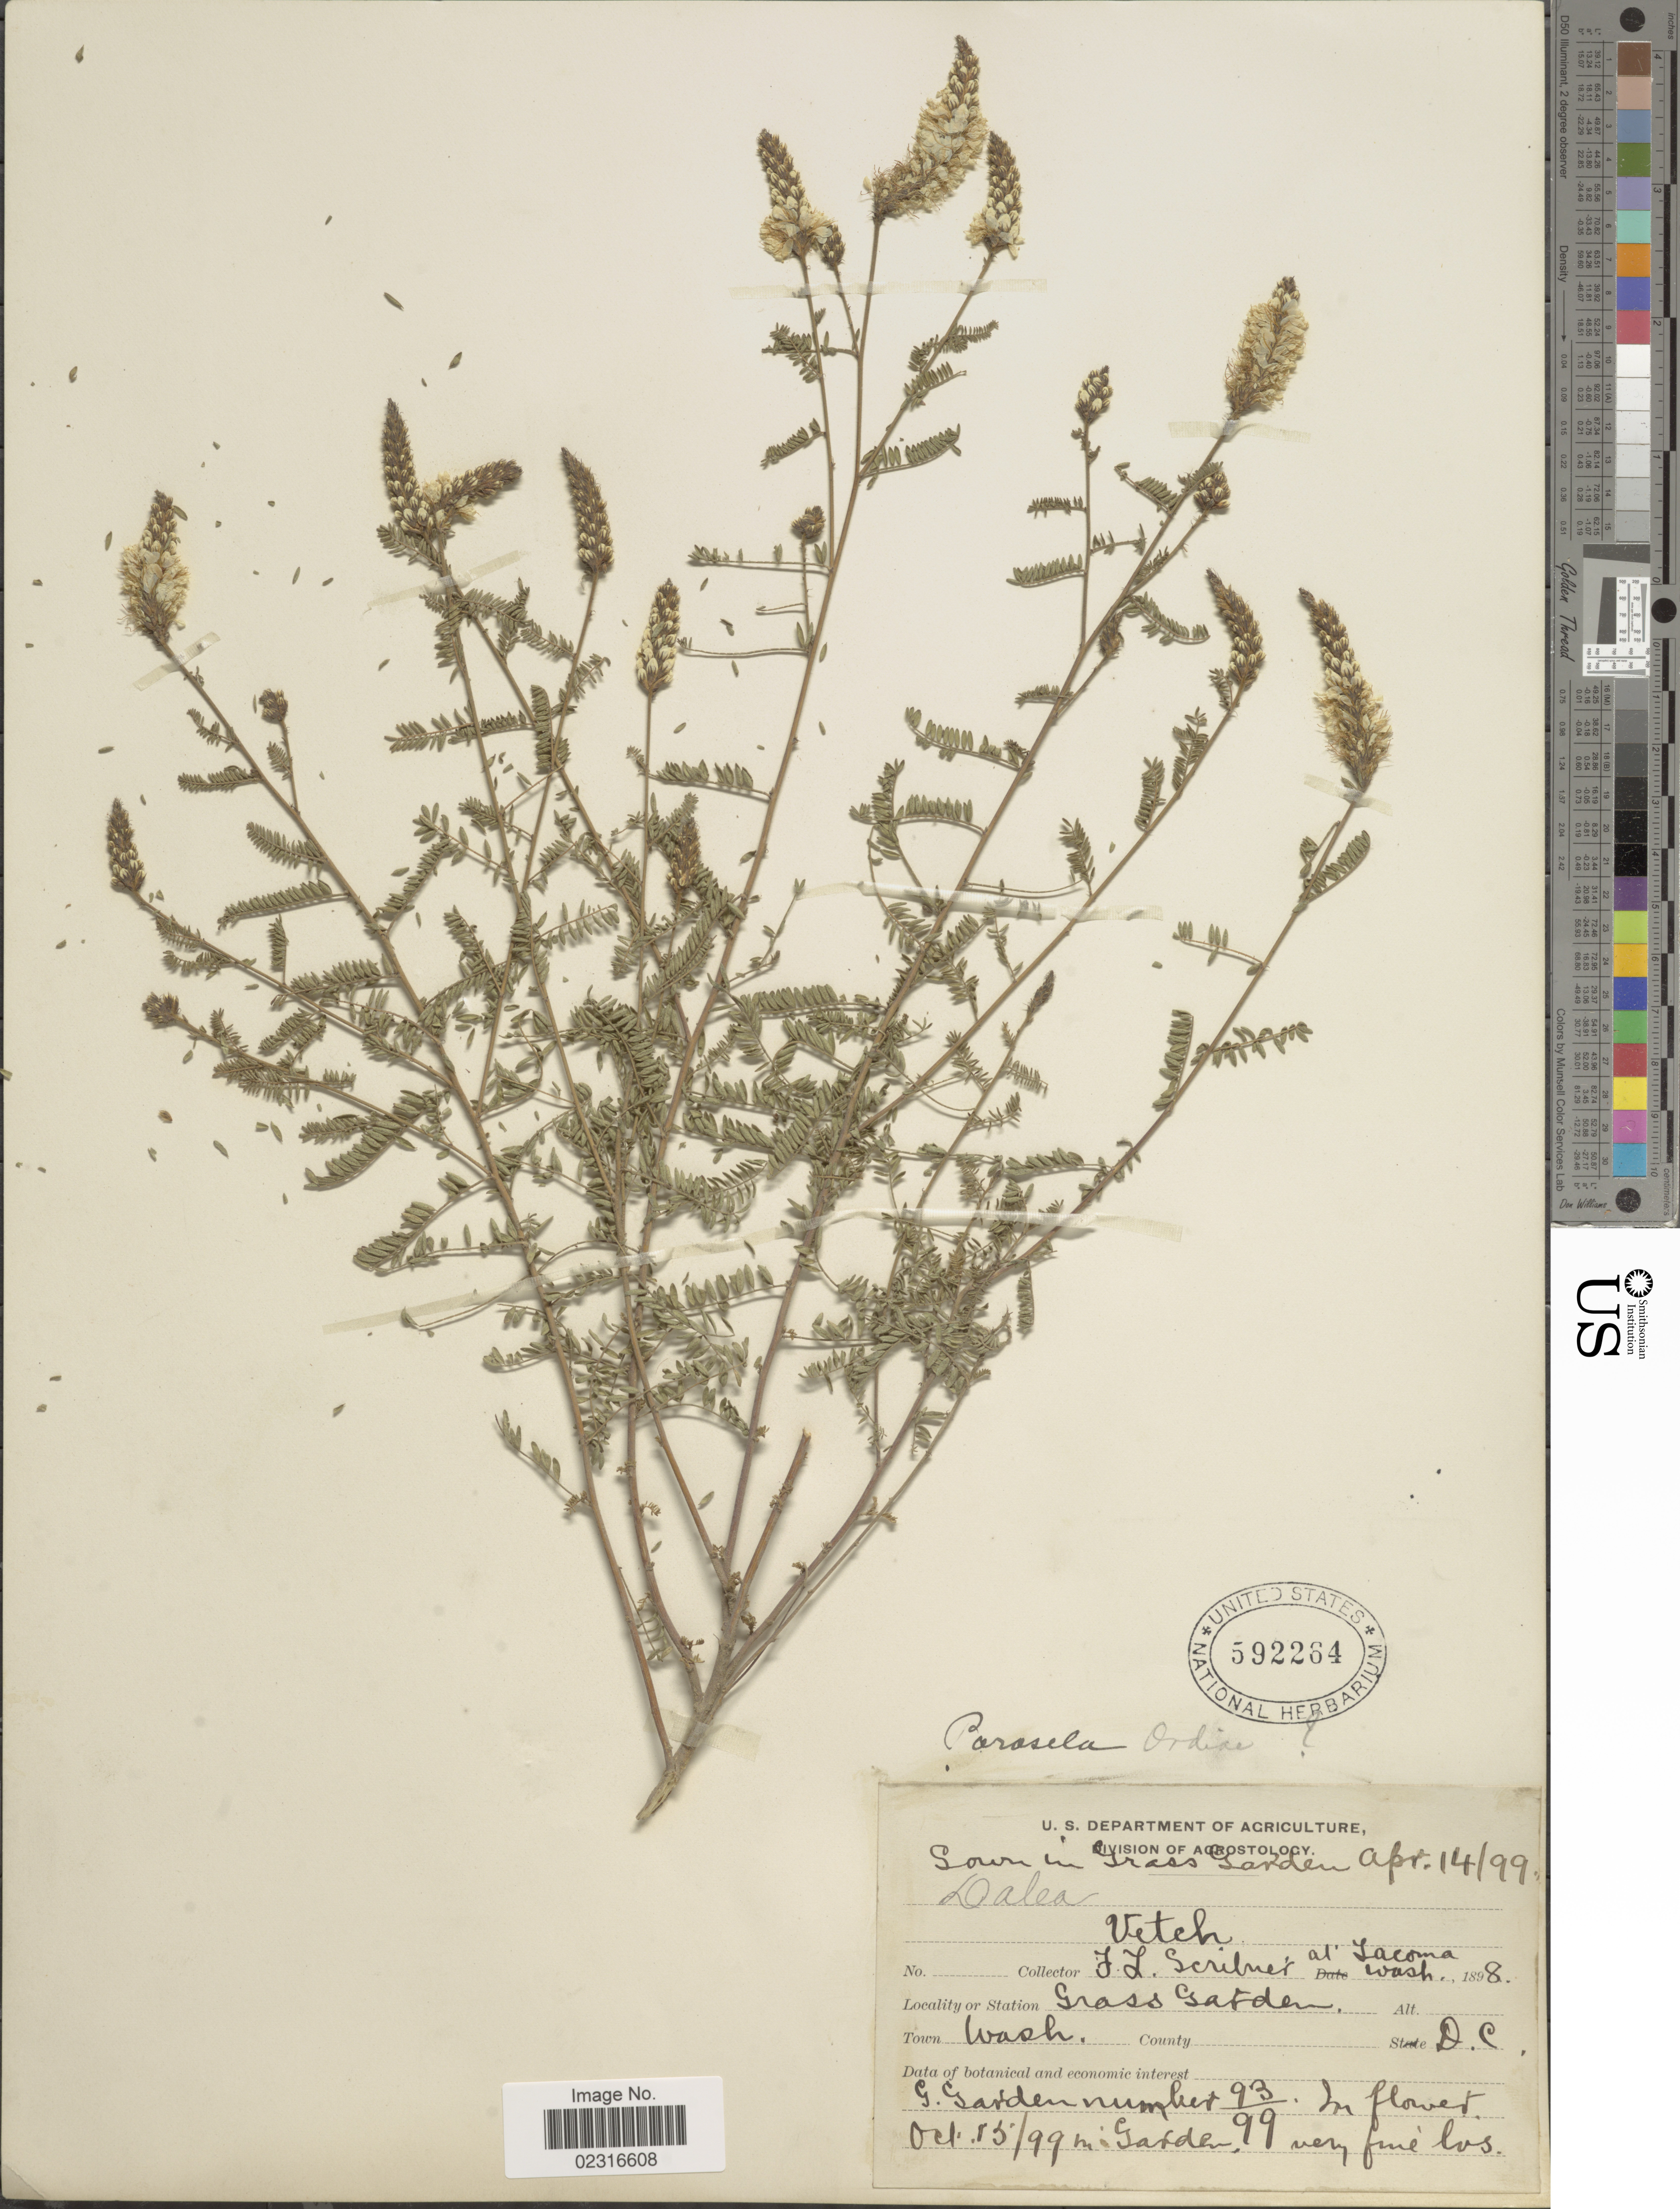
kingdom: Plantae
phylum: Tracheophyta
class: Magnoliopsida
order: Fabales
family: Fabaceae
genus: Dalea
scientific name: Dalea albiflora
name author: A. Gray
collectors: F. L. Scribner & Jacoma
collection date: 1898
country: United States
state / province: District of Columbia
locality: Grass Garden. Wash. D.C.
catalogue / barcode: US 592264